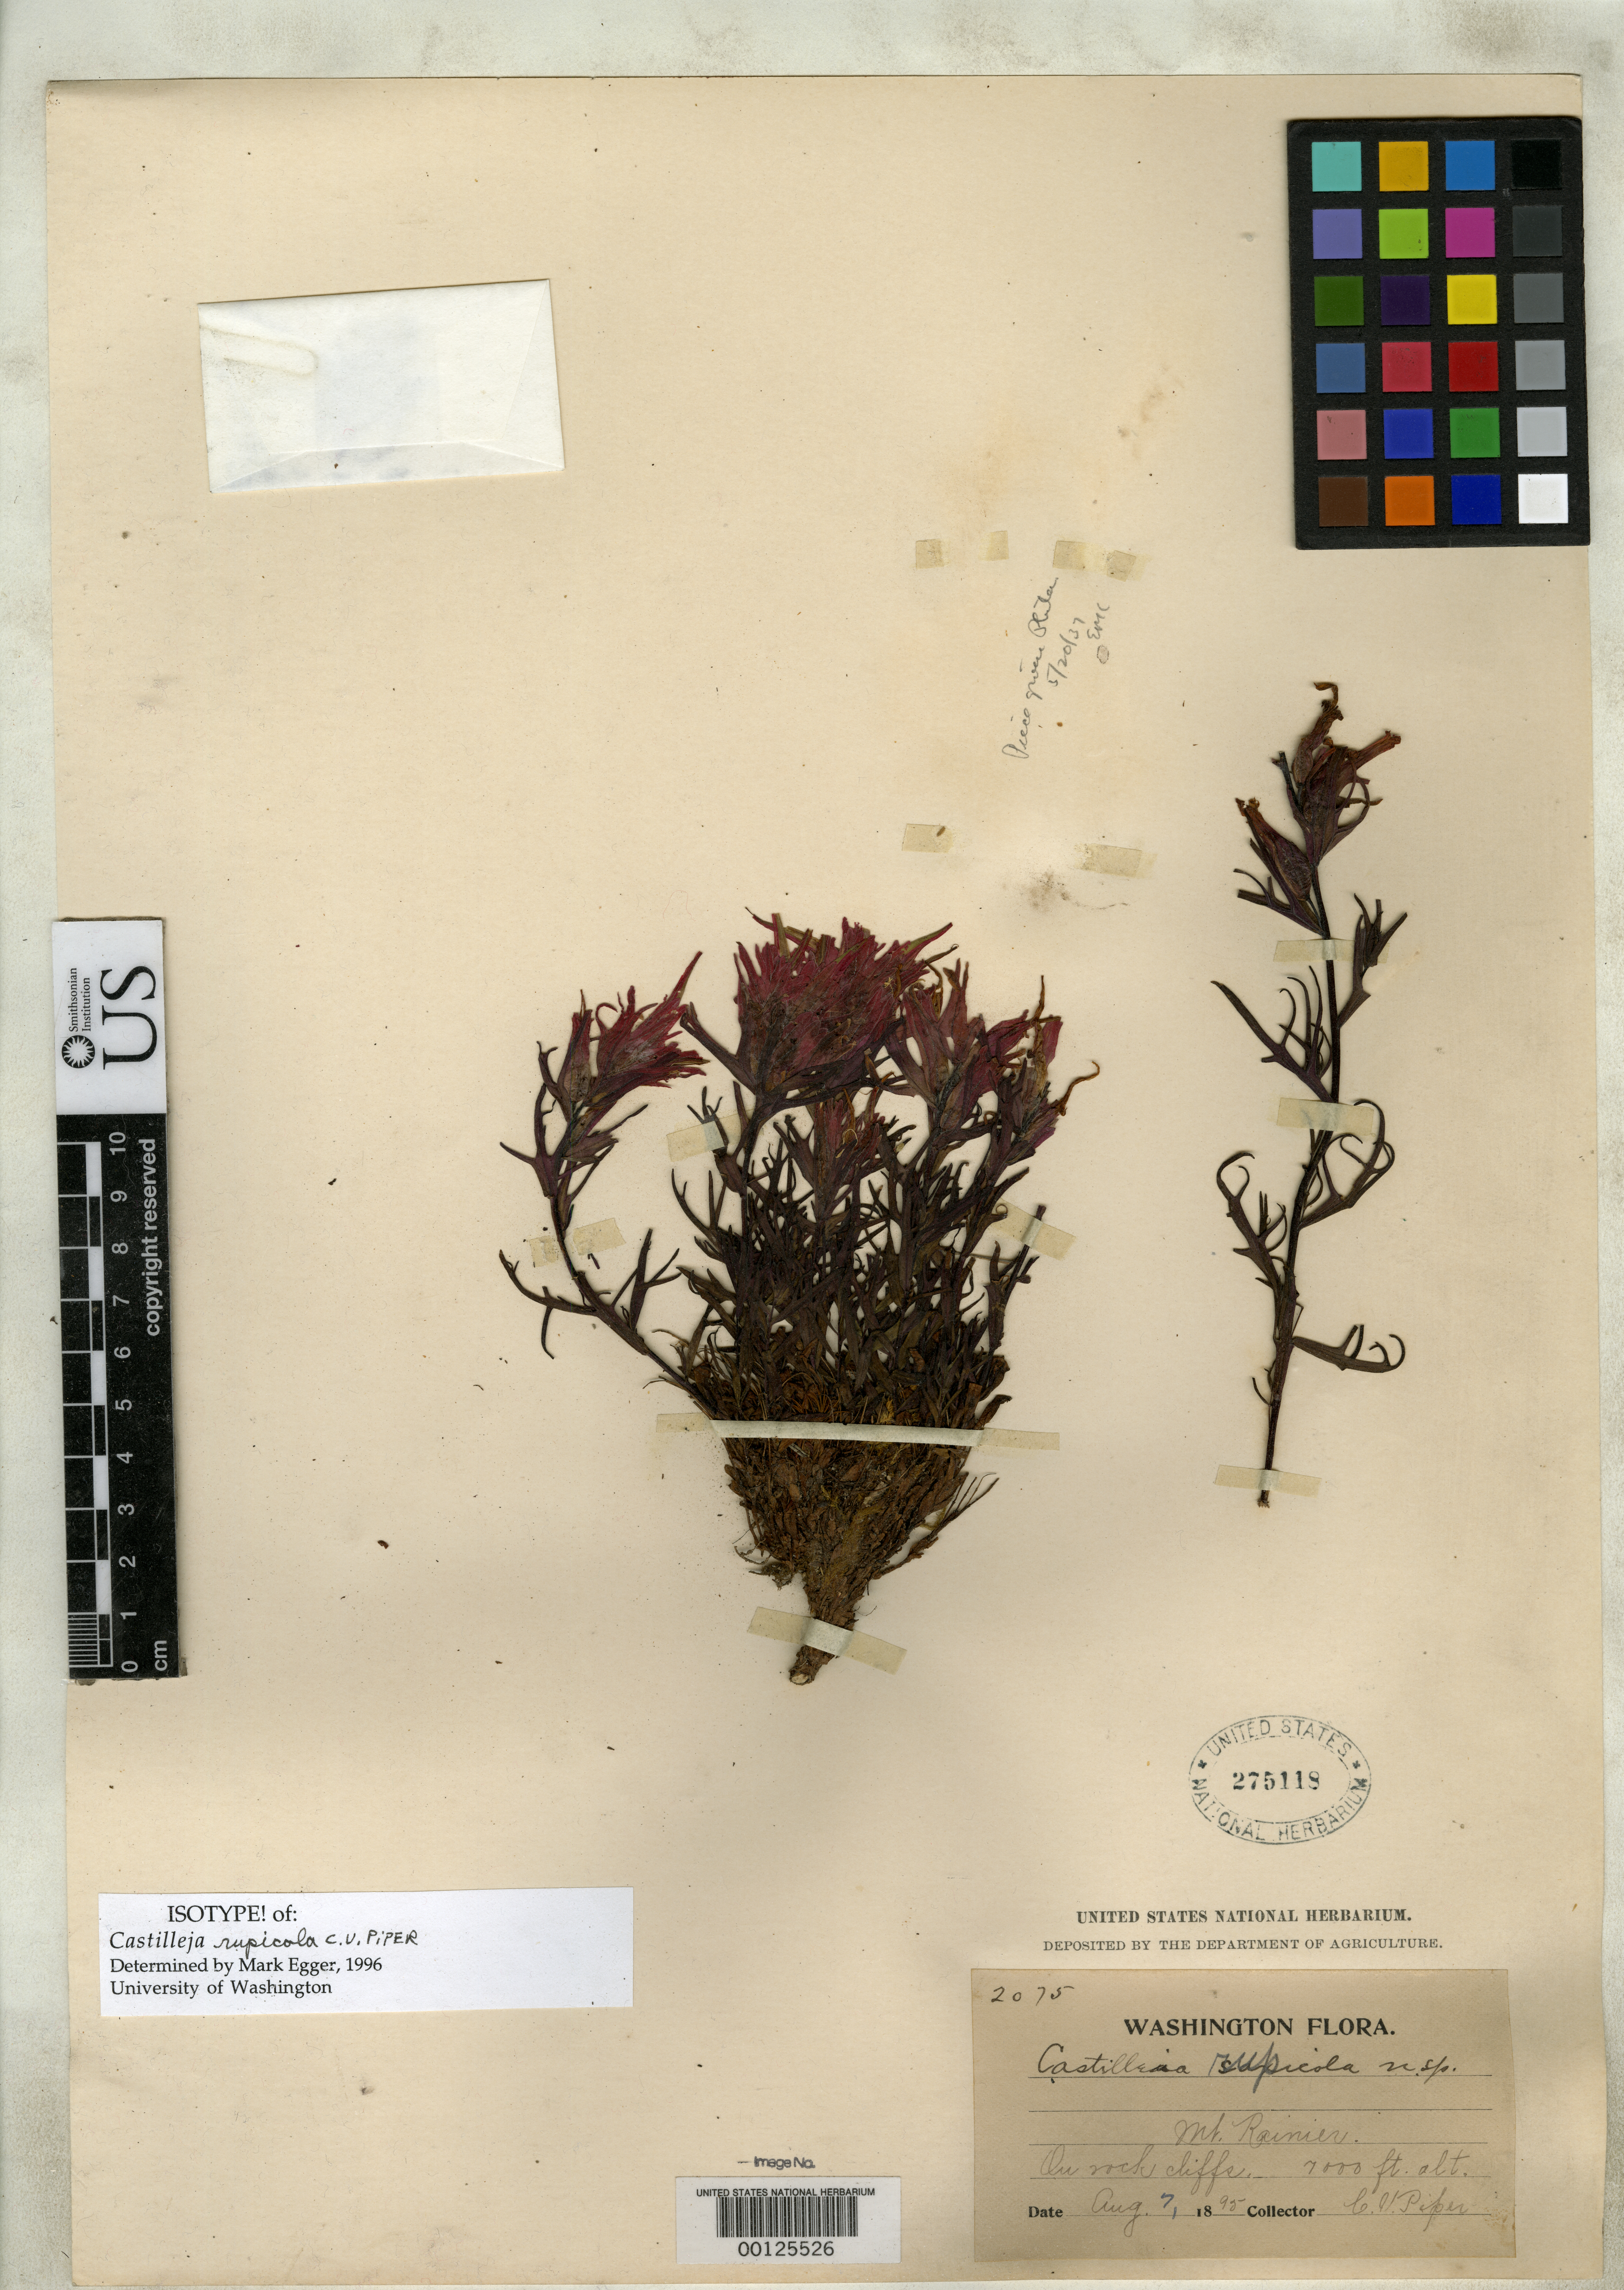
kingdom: Plantae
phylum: Tracheophyta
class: Magnoliopsida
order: Lamiales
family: Orobanchaceae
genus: Castilleja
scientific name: Castilleja rupicola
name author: Piper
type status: Isotype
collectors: C. V. Piper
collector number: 2075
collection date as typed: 07 Aug 1895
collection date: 1895-08-07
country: United States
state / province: Washington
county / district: Pierce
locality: Mt. Rainier.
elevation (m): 2134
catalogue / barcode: US 275118